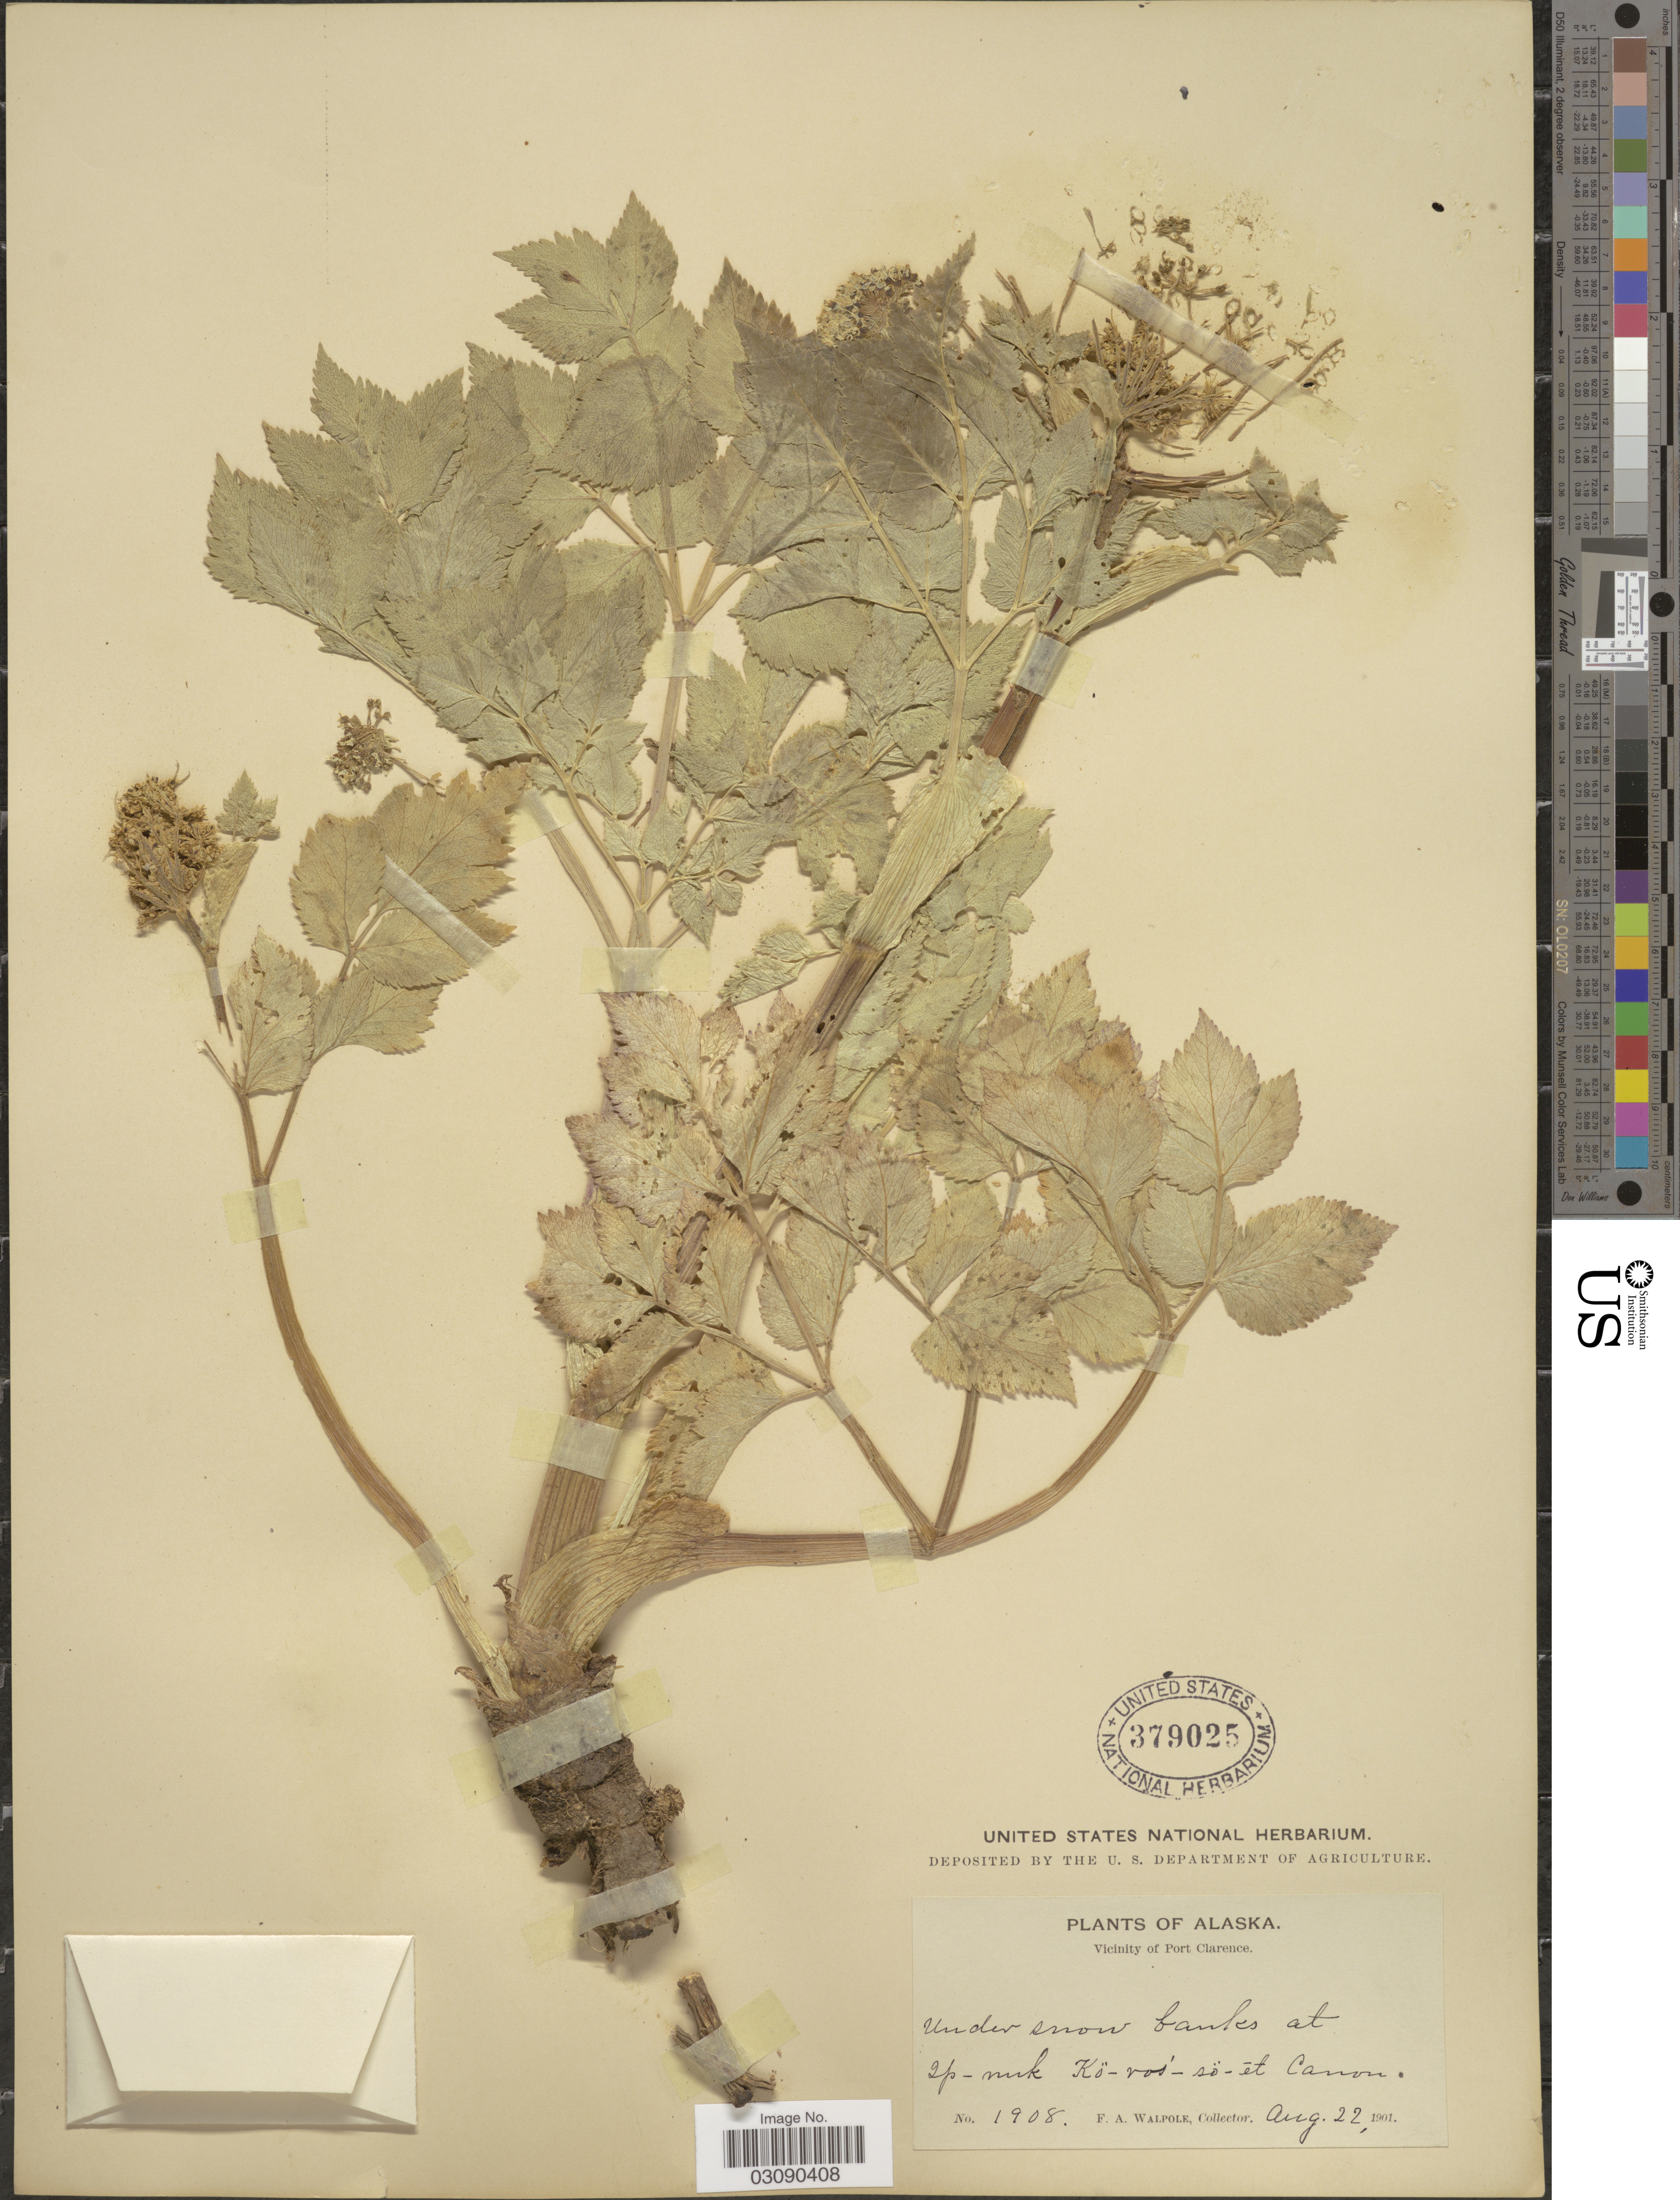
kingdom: Plantae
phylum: Tracheophyta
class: Magnoliopsida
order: Apiales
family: Apiaceae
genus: Angelica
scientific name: Angelica lucida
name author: L.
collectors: F. Walpole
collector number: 1908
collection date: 1901-08-22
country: United States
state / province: Alaska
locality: Vicinity of Port Clarence, Ip-num Kö-vos'-sö-ét Canon.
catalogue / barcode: US 379025